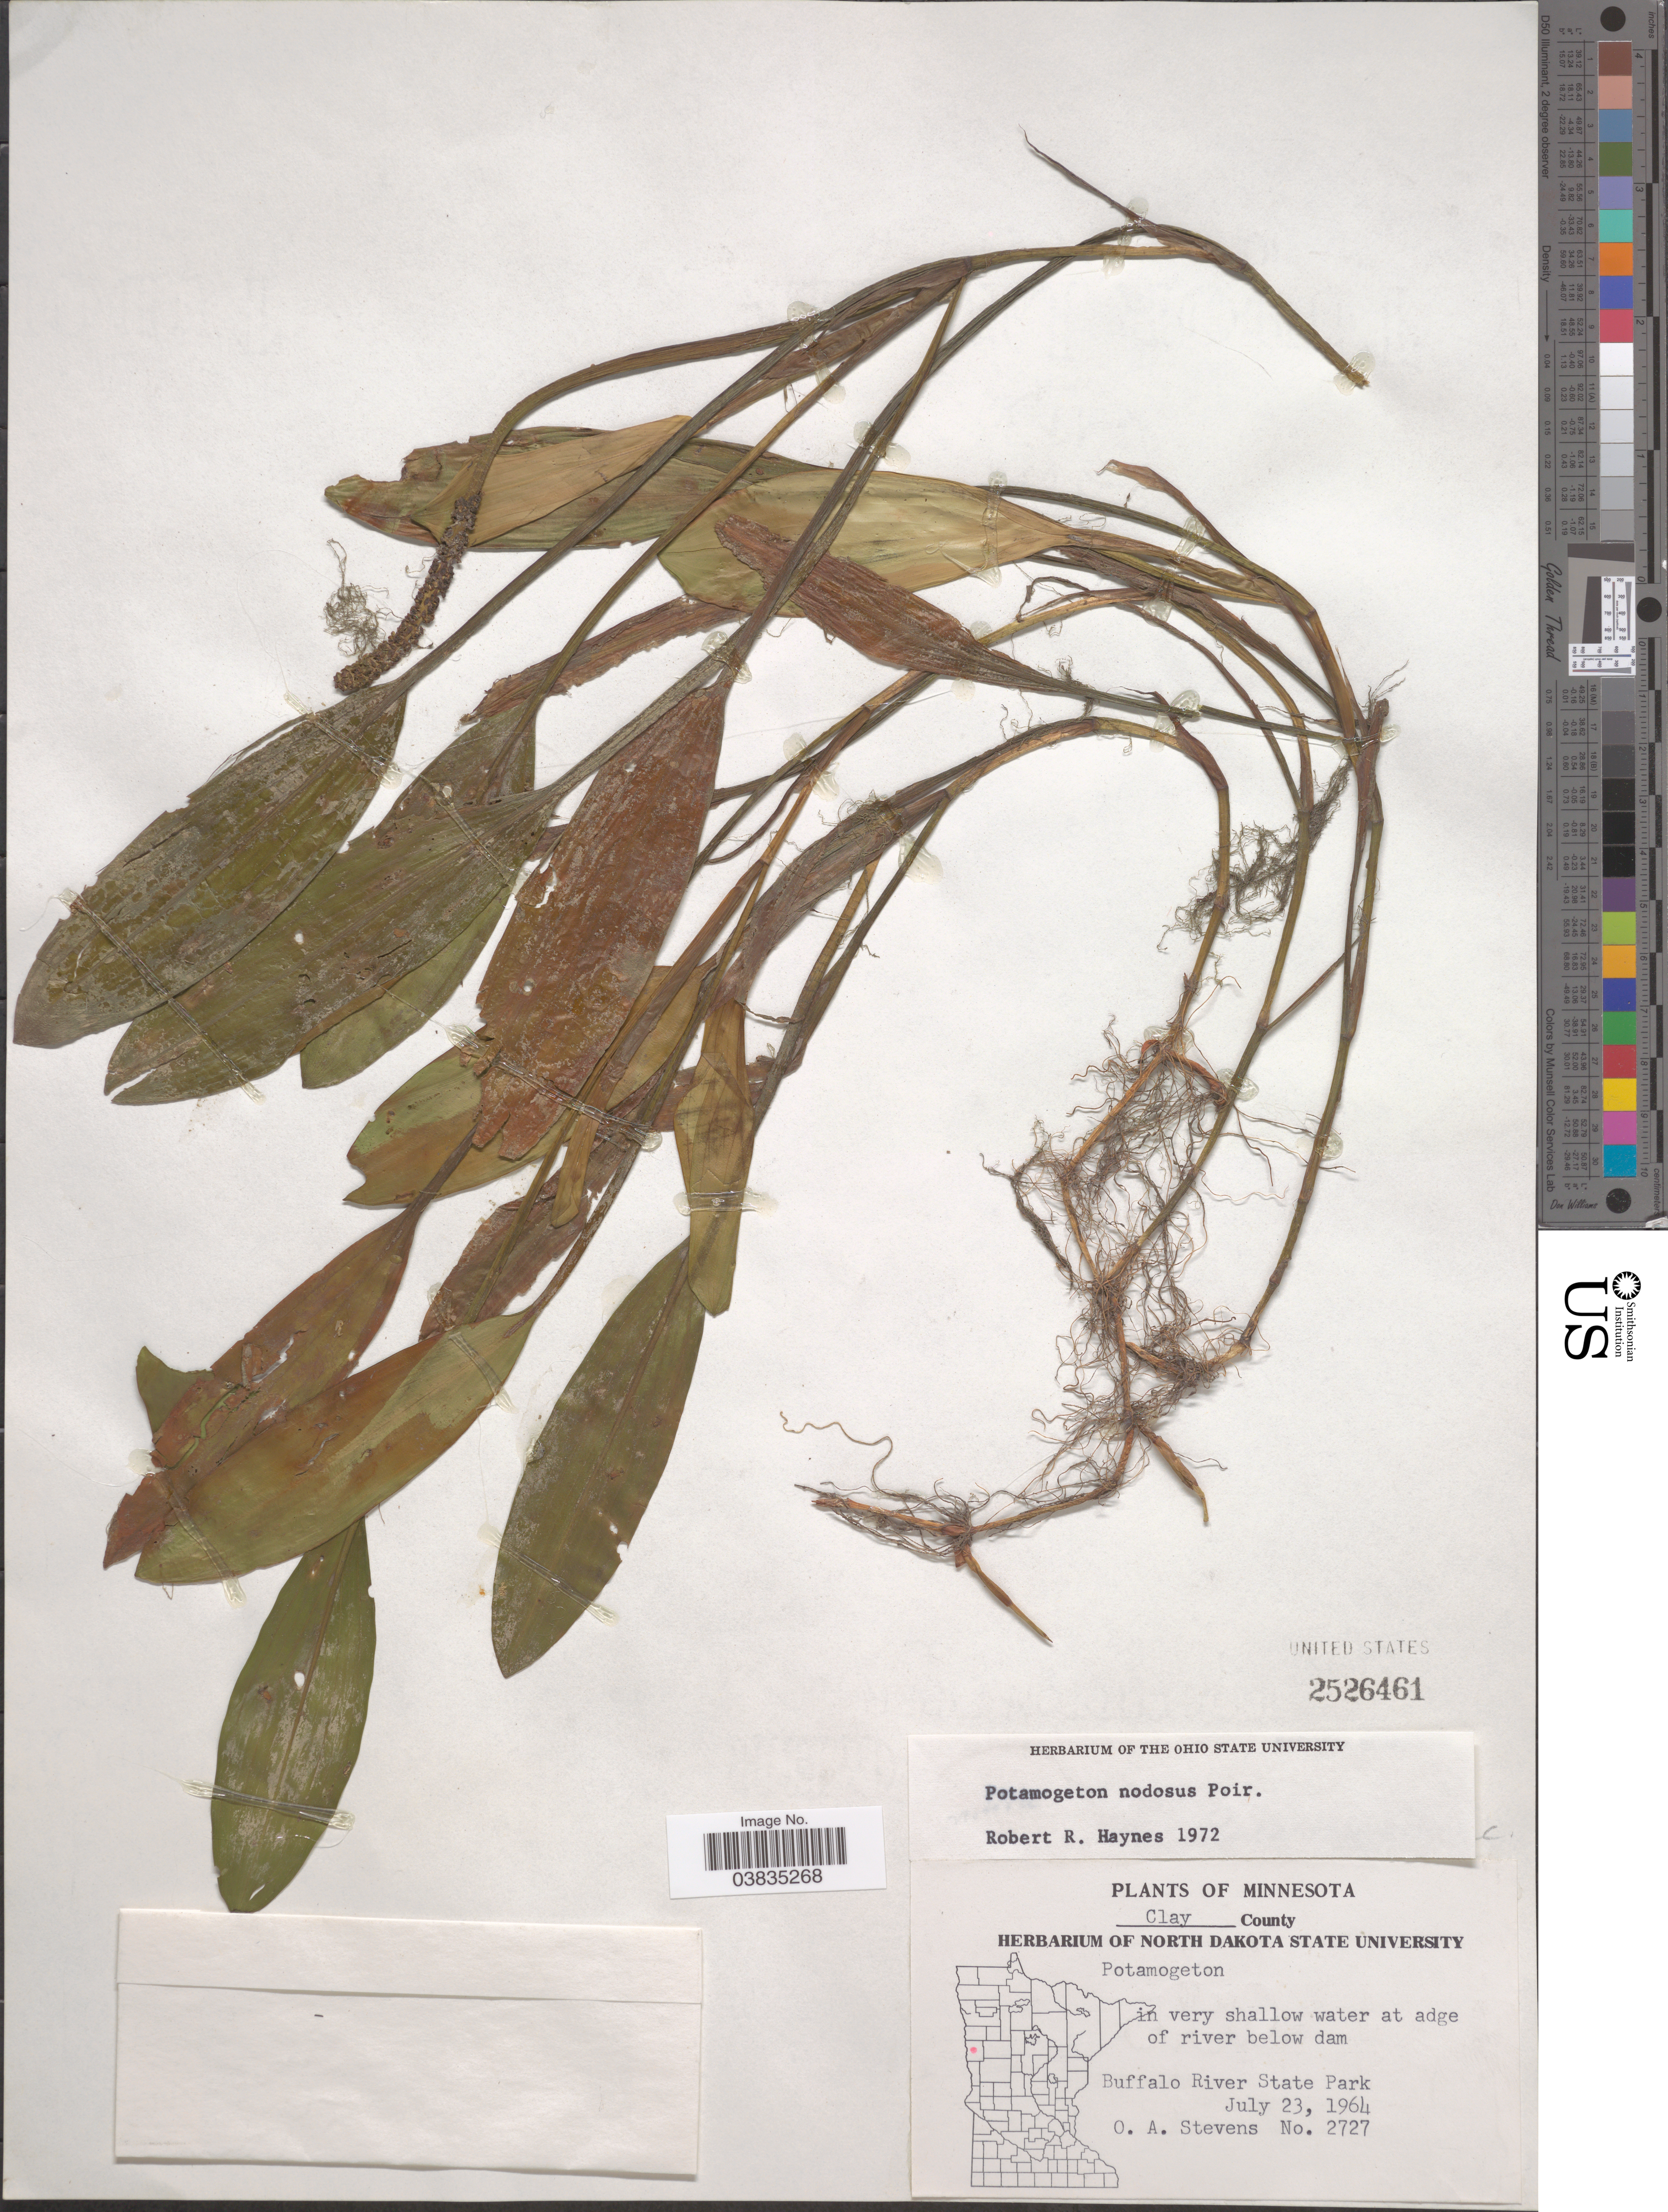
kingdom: Plantae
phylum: Tracheophyta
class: Liliopsida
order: Alismatales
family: Potamogetonaceae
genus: Potamogeton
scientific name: Potamogeton nodosus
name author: Poir.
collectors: O. A. Stevens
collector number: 2727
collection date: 1964-07-23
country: United States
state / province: Minnesota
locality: Clay County. Buffalo River State Park.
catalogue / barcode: US 2526461